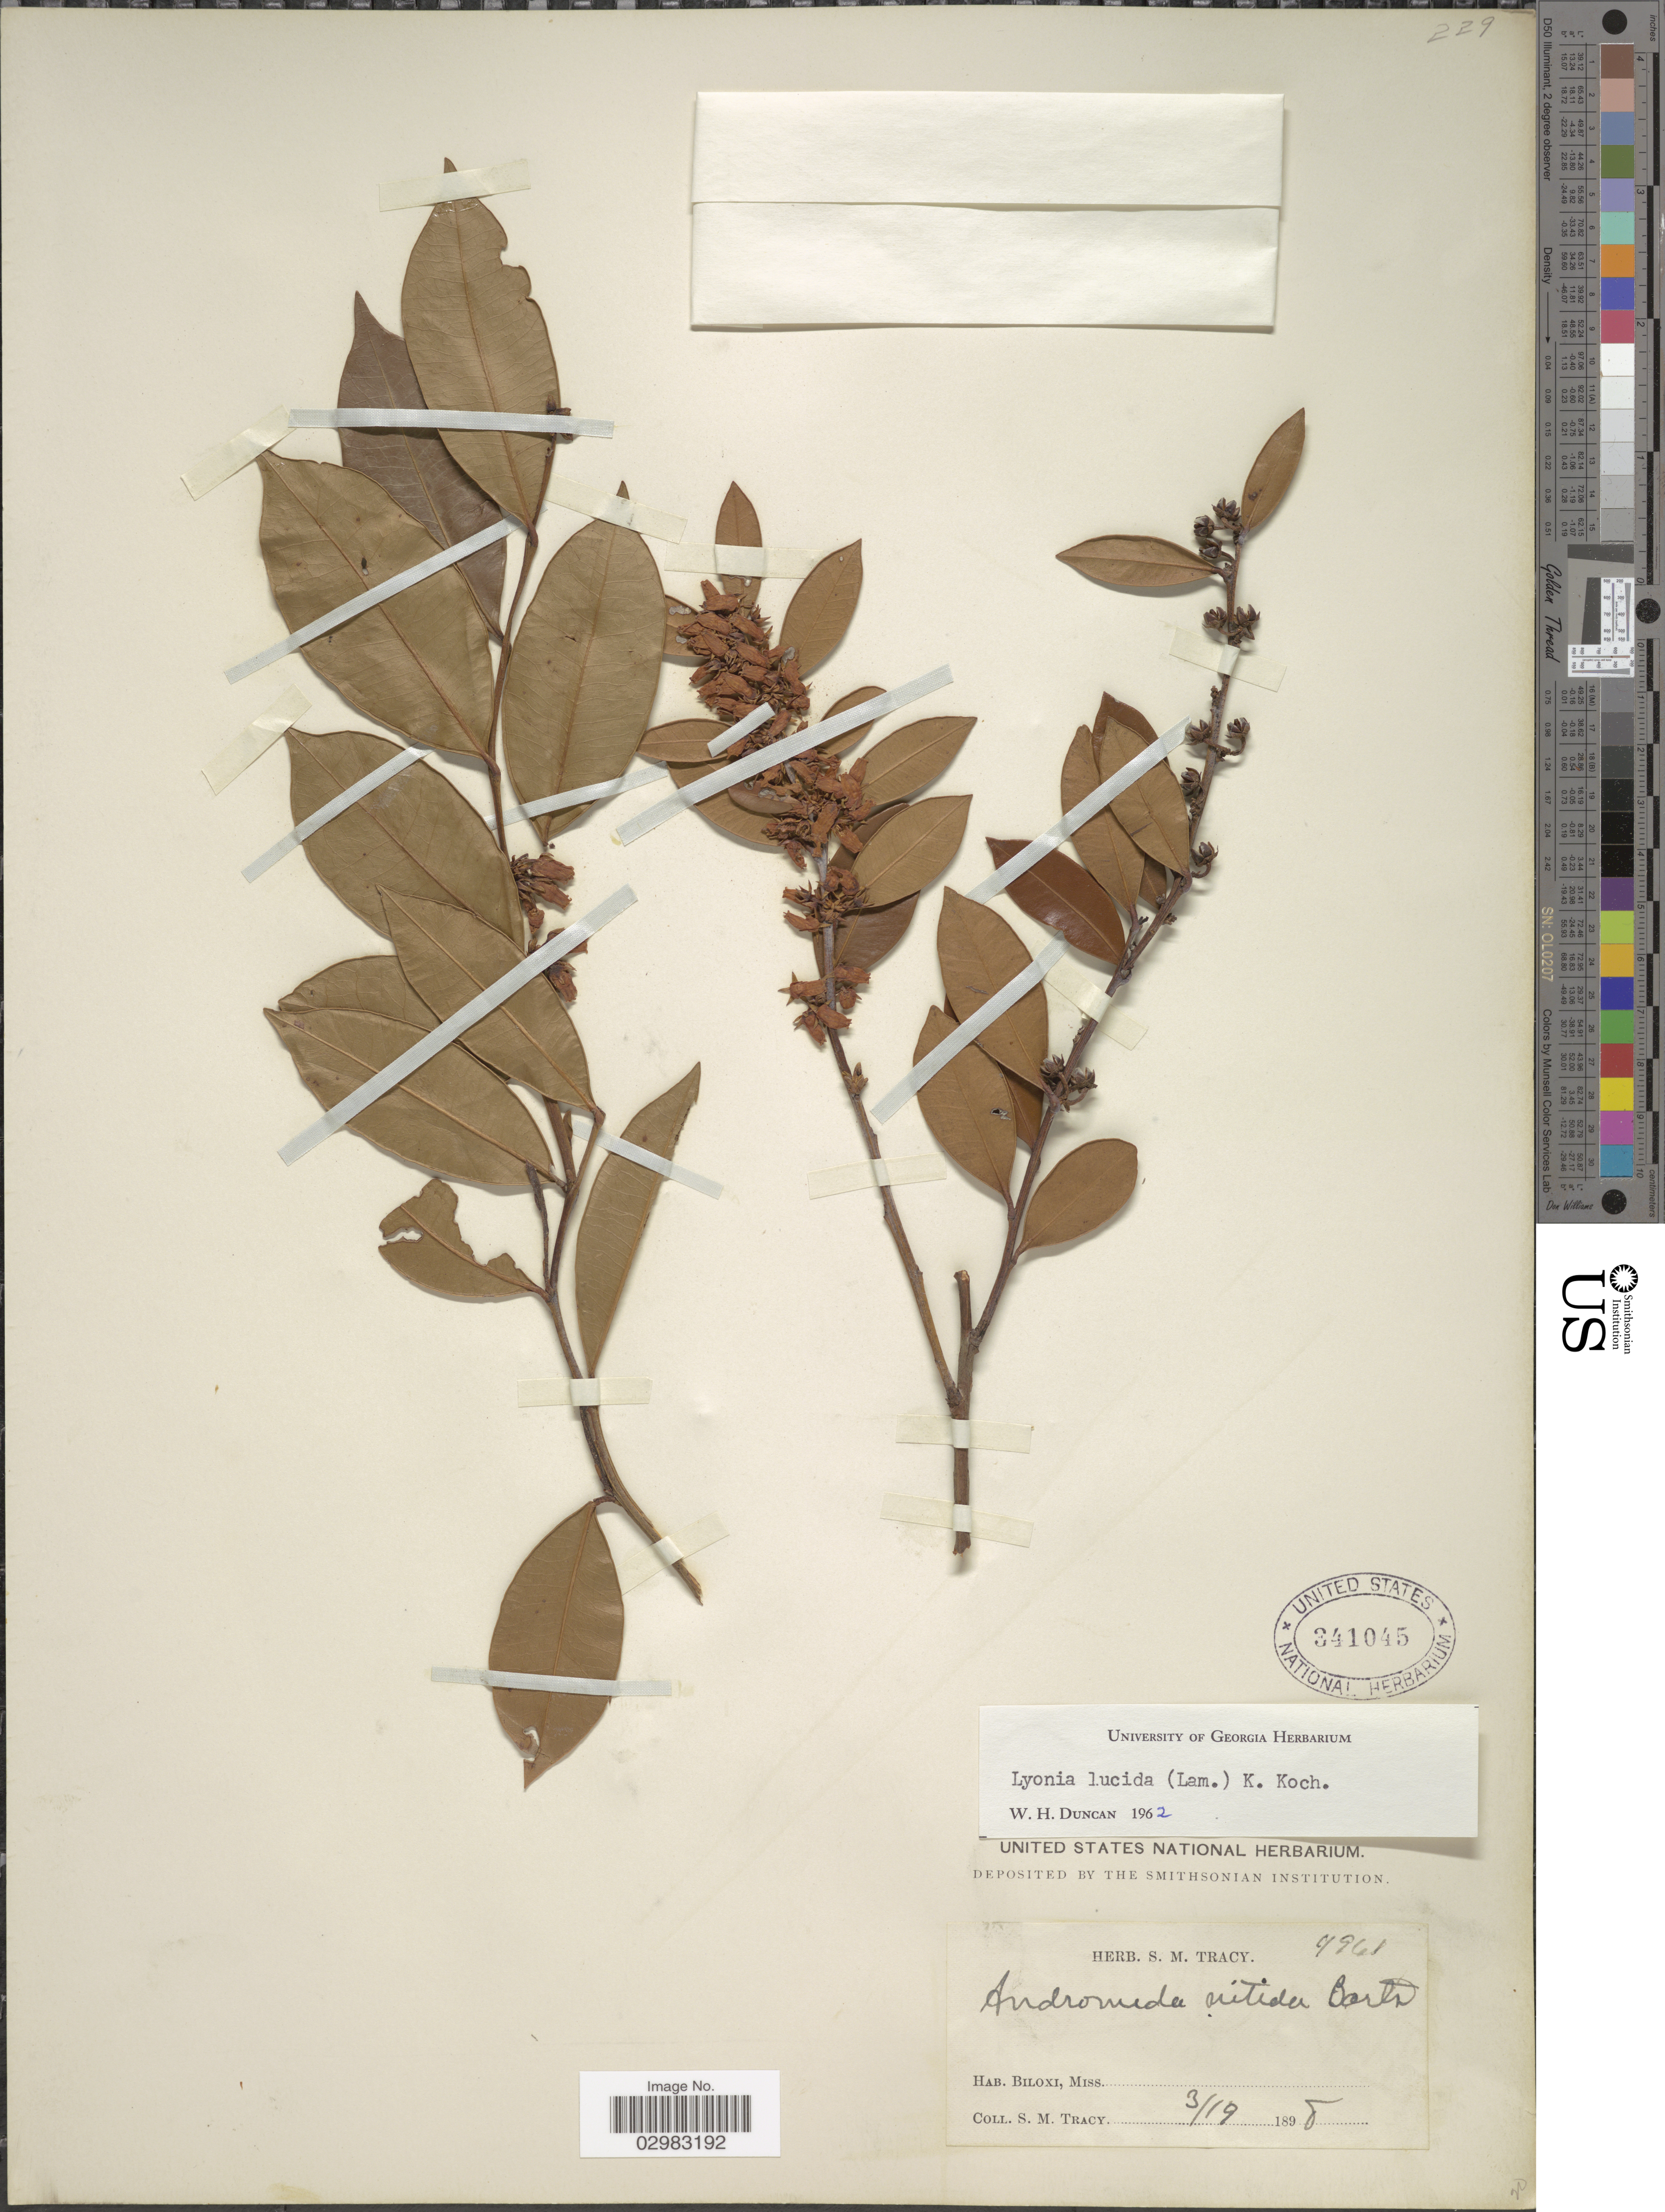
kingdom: Plantae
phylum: Tracheophyta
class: Magnoliopsida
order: Ericales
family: Ericaceae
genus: Lyonia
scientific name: Lyonia lucida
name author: K. Koch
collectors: S. M. Tracy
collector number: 4961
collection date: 1898-03-19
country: United States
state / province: Mississippi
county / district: Harrison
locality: Biloxi, Miss.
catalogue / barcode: US 341045